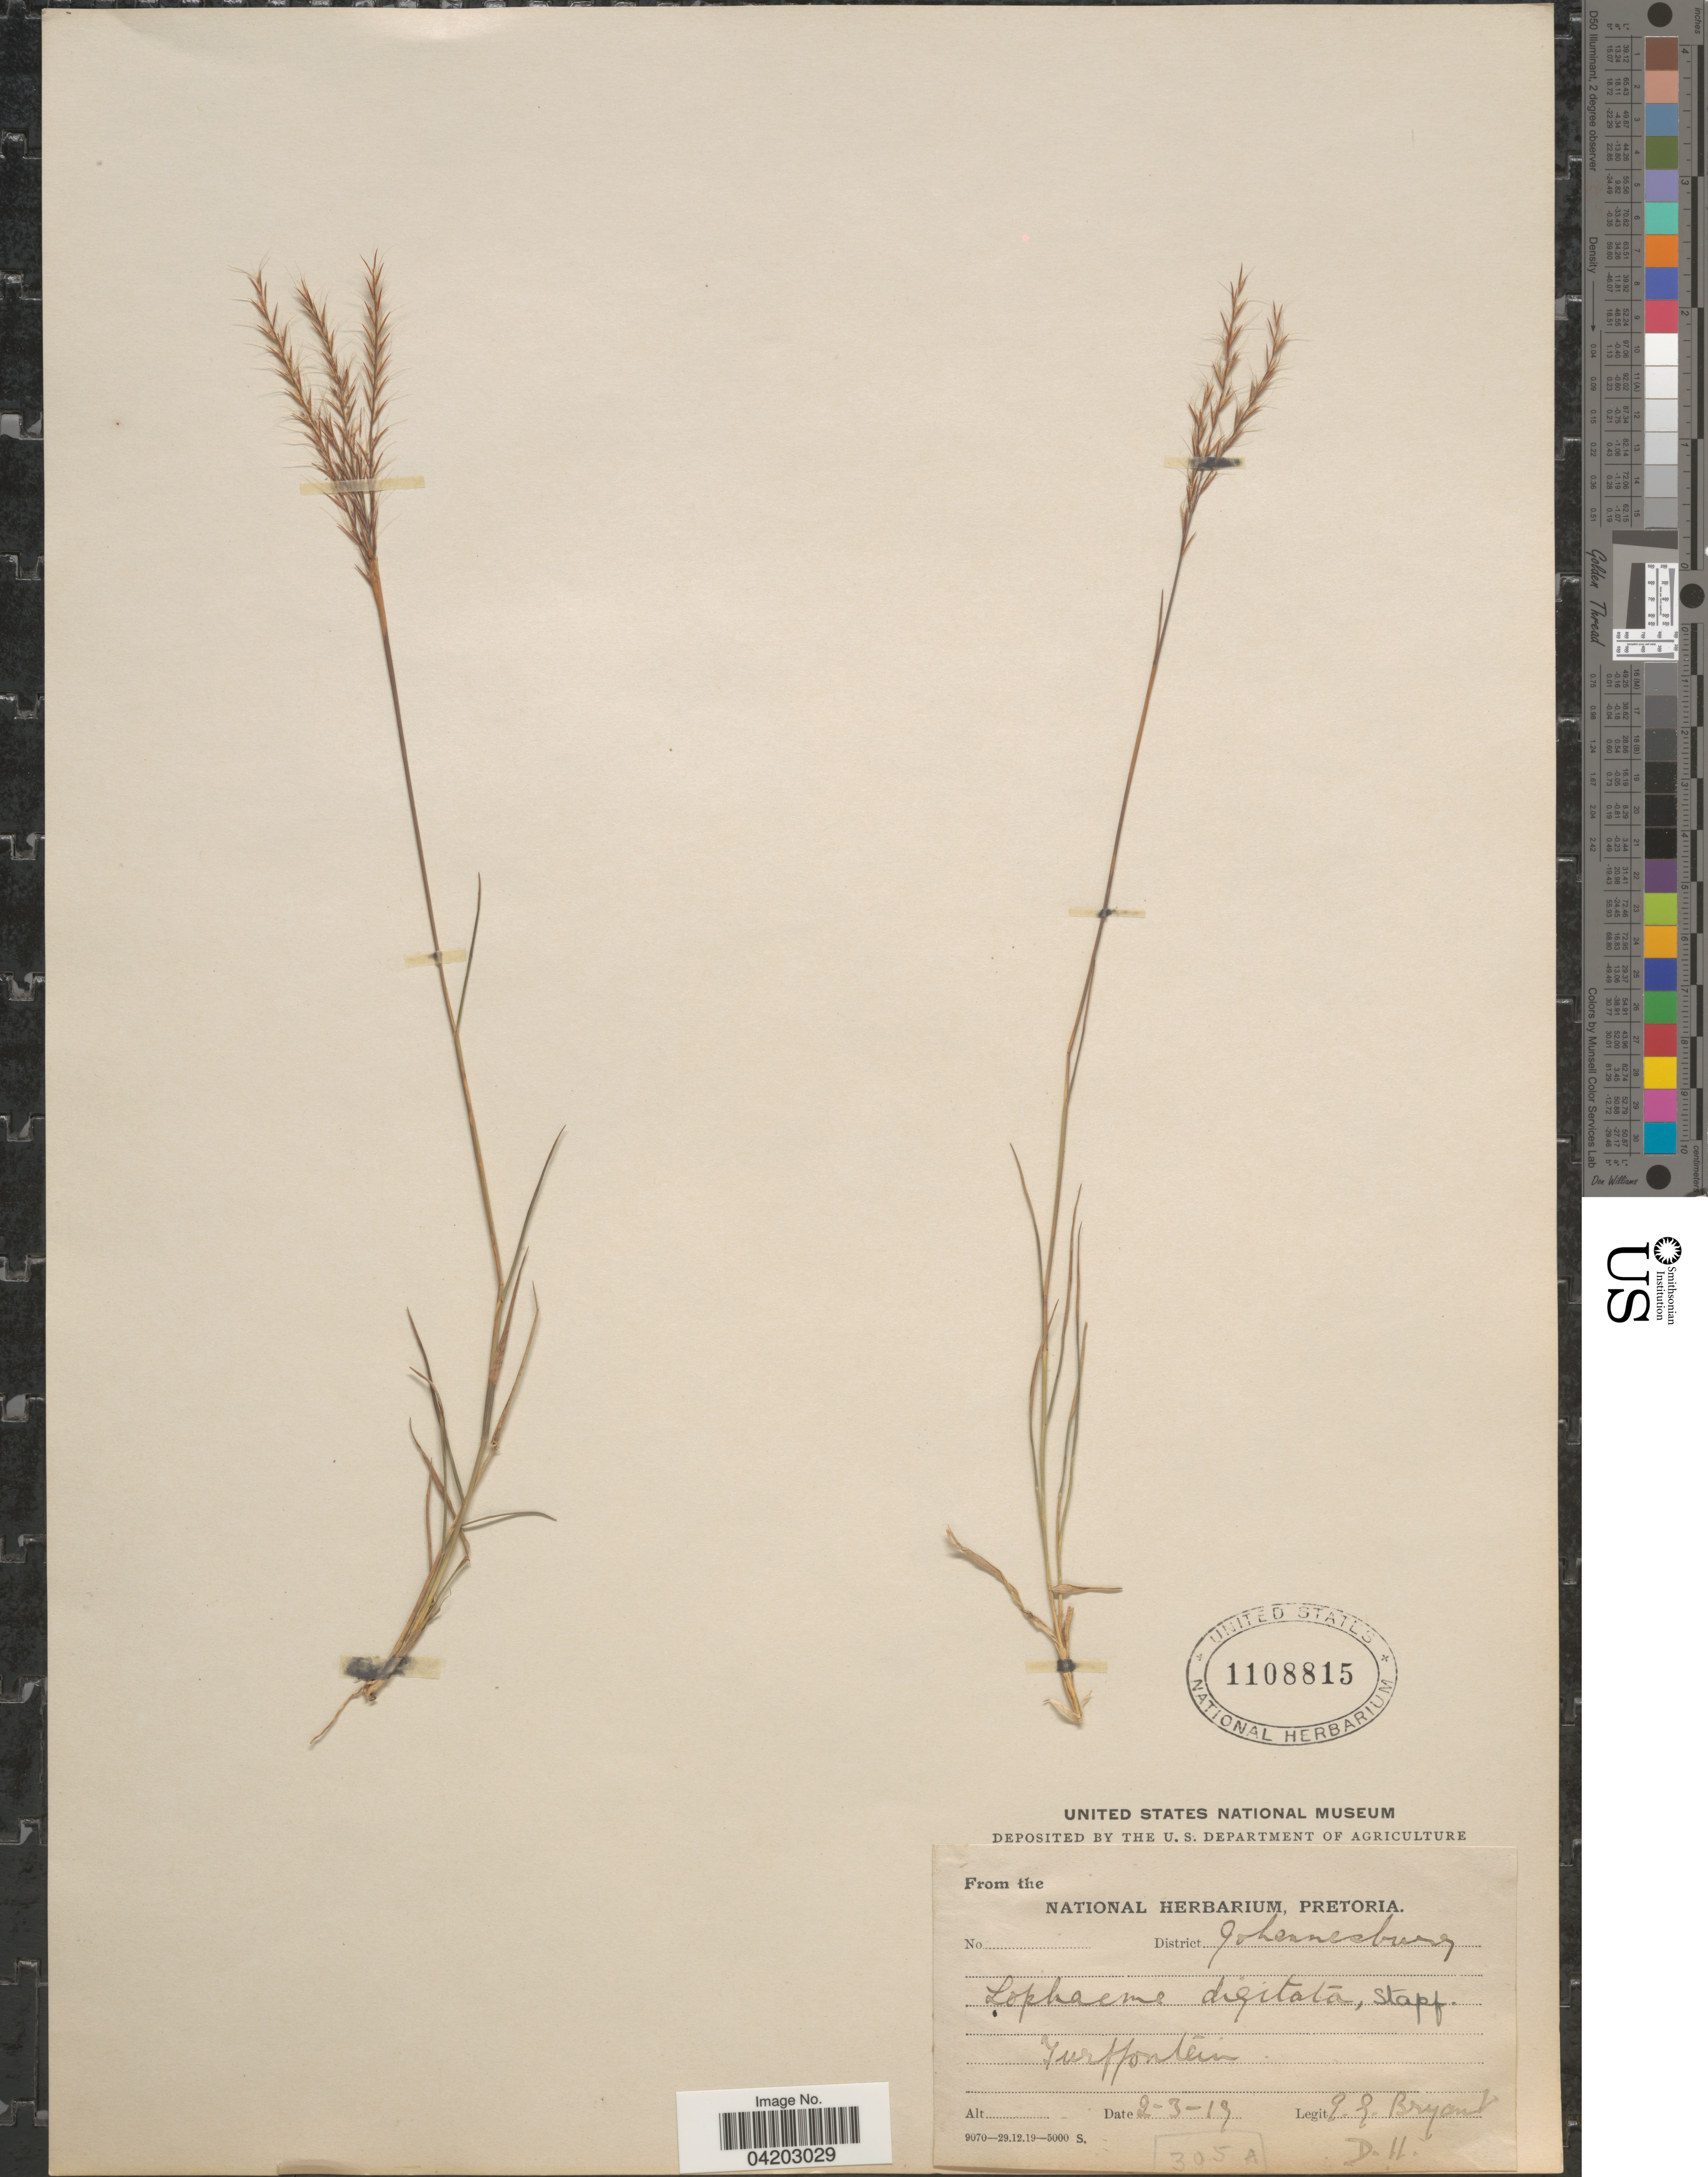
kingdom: Plantae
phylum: Tracheophyta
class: Liliopsida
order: Poales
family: Poaceae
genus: Lophacme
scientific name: Lophacme digitata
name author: Stapf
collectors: G. Bryant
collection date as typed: Transcribed d/m/y: 2/3/17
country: South Africa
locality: District Johannesburg. Turffontein.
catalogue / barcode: US 1108815